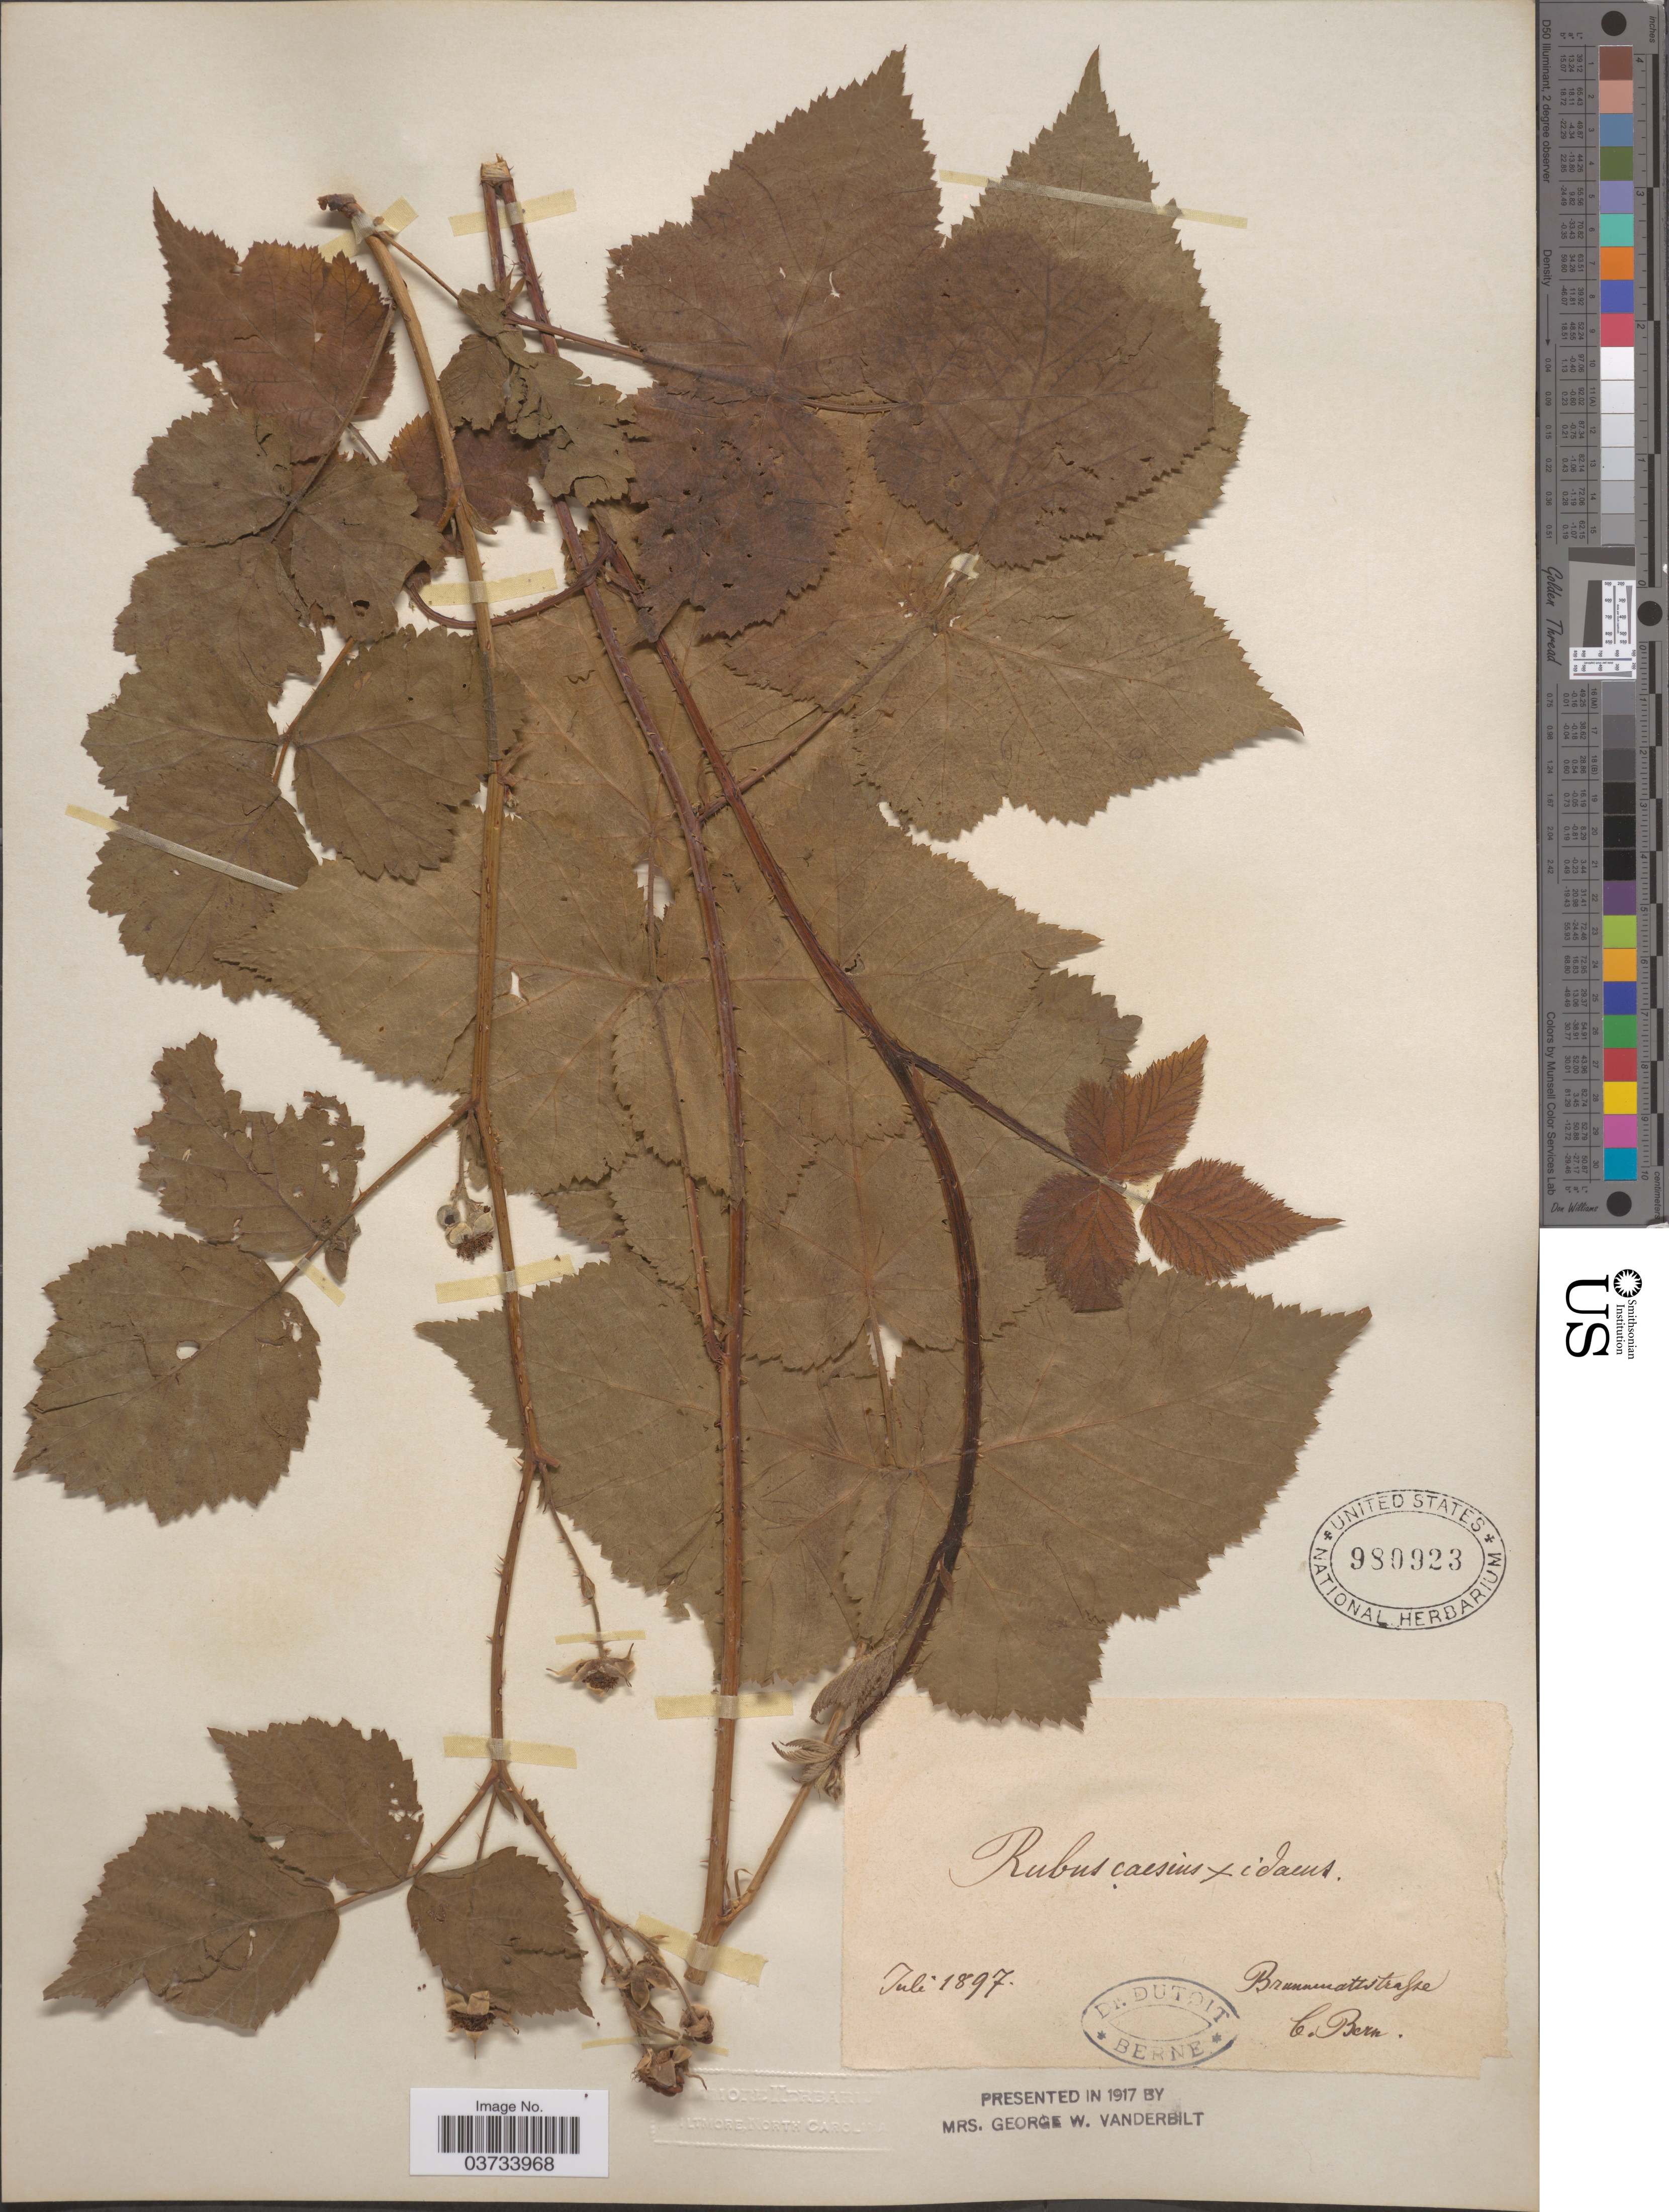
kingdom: Plantae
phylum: Tracheophyta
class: Magnoliopsida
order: Rosales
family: Rosaceae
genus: Rubus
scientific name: Rubus caesius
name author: L.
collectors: Dutoit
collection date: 1897-07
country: Switzerland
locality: Brunnmattstrasse.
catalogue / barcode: US 980923